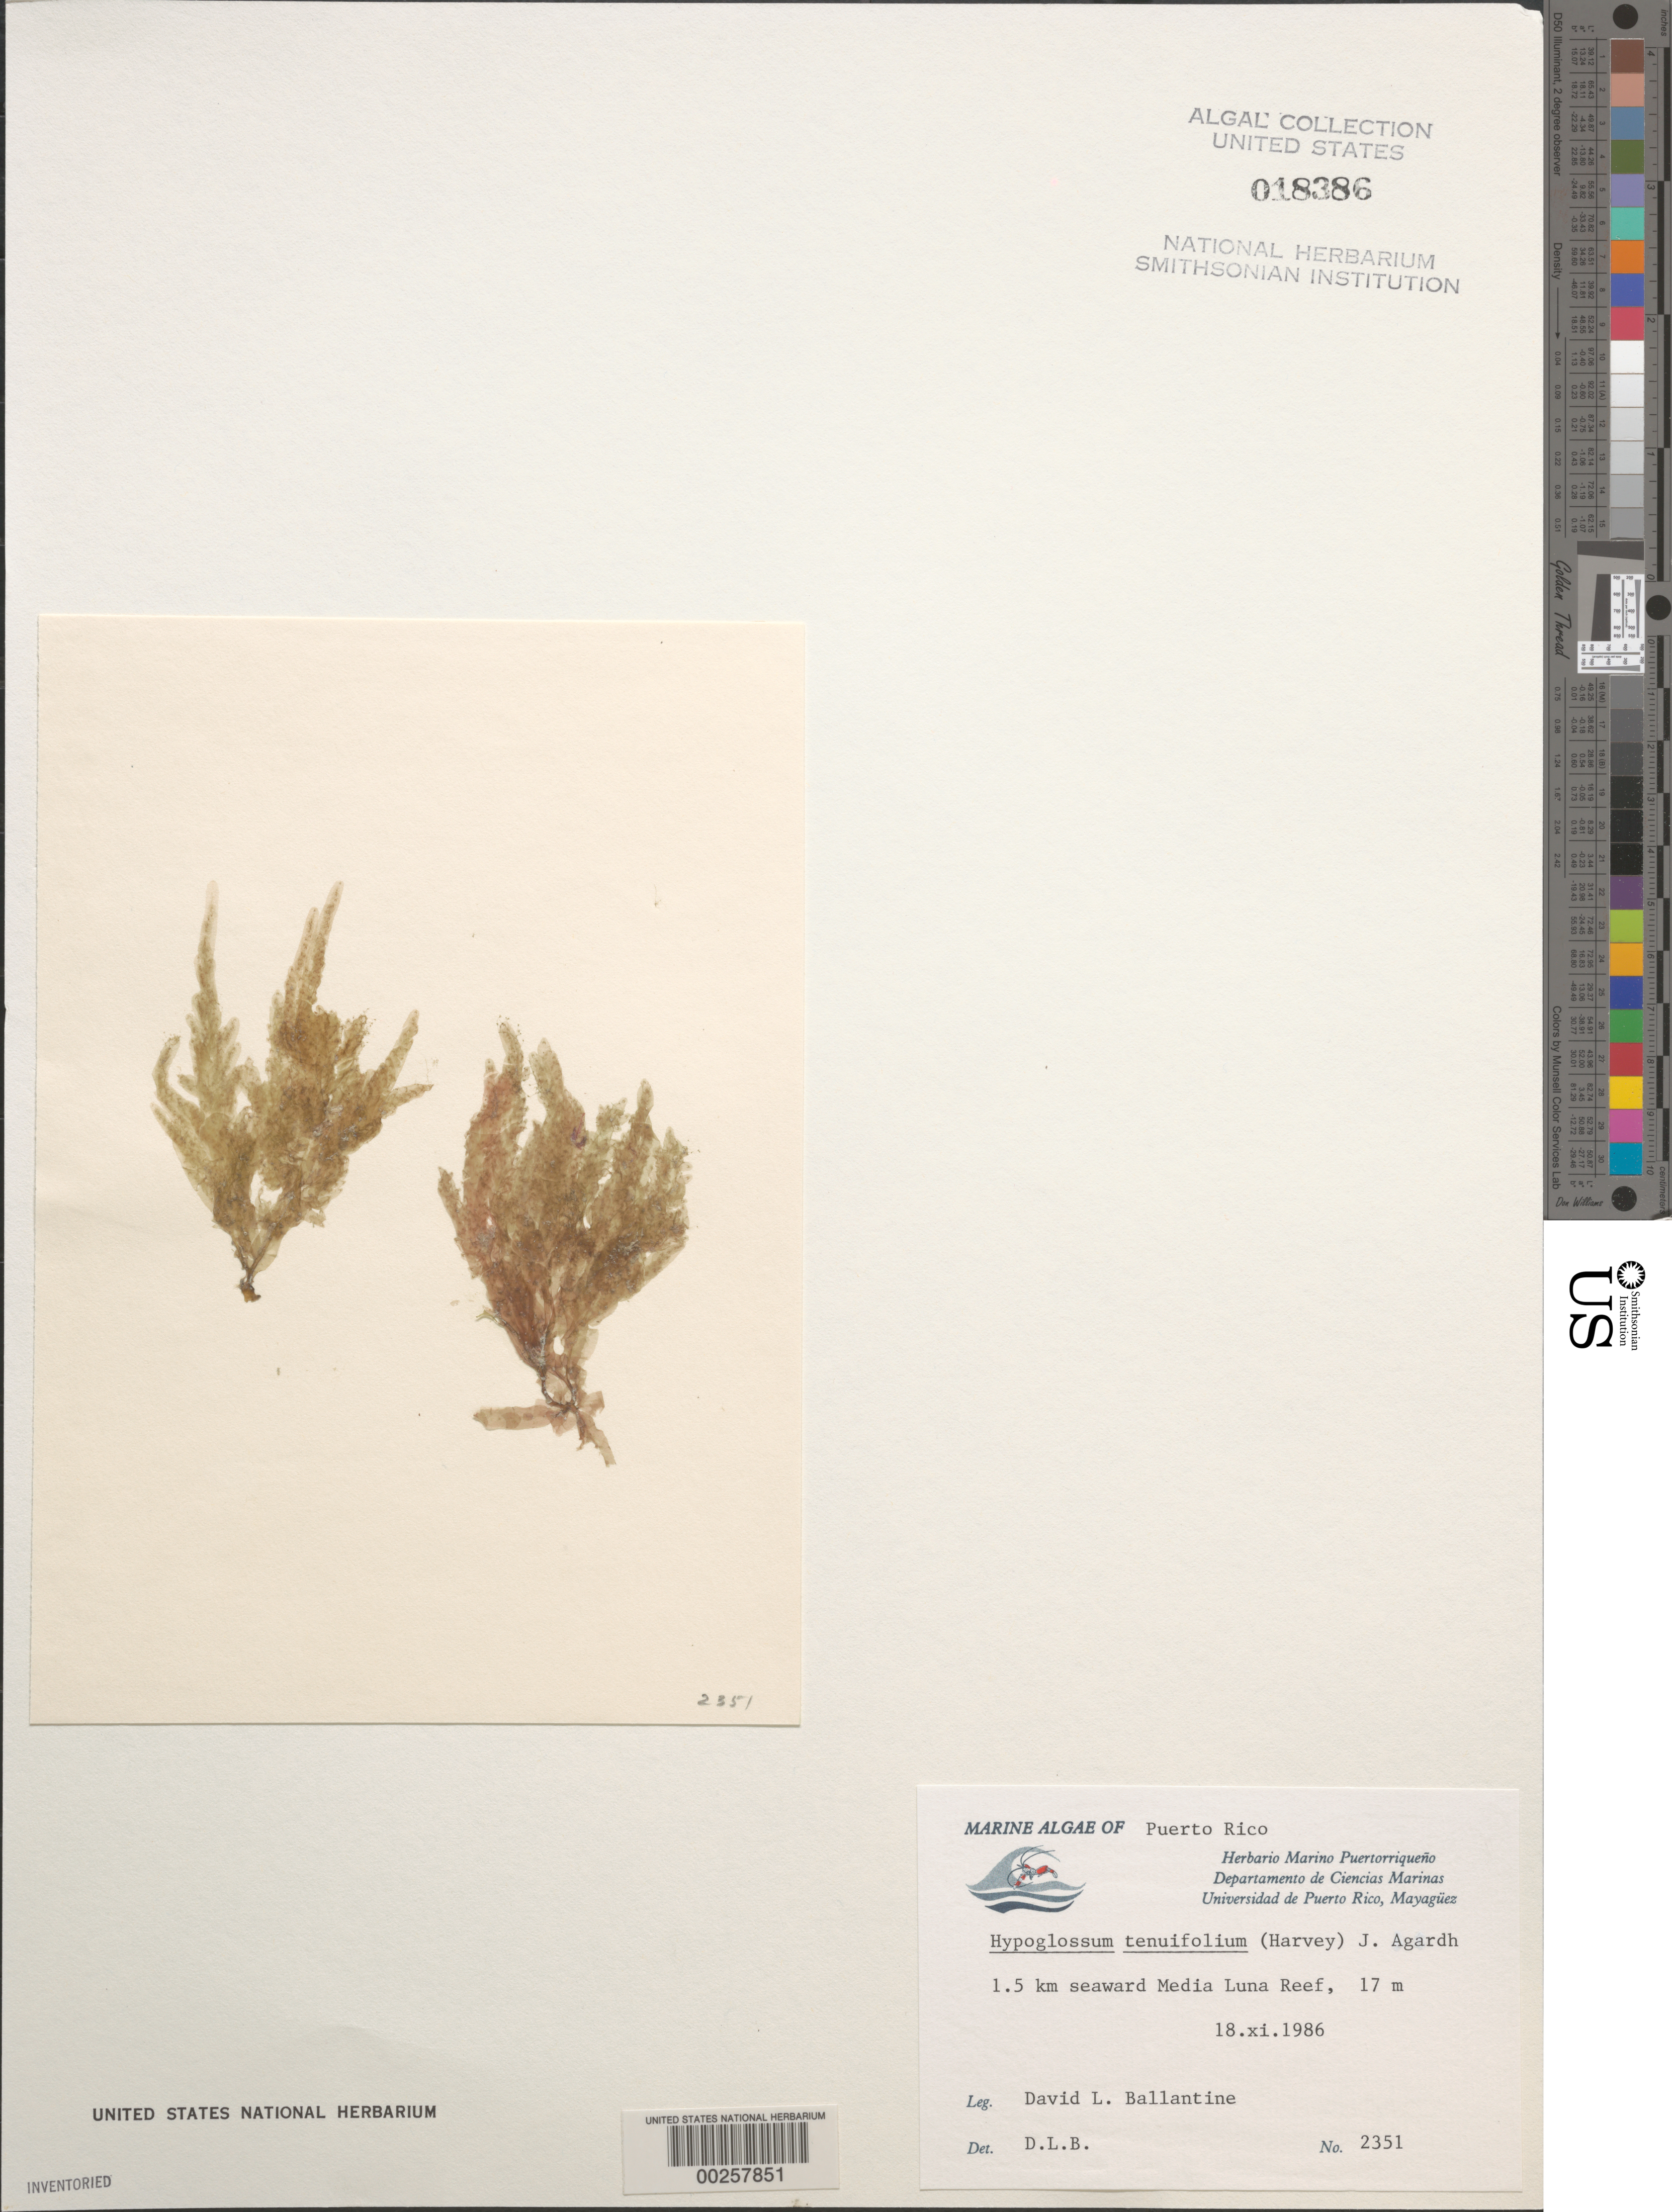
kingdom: Plantae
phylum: Rhodophyta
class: Florideophyceae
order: Ceramiales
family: Delesseriaceae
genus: Hypoglossum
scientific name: Hypoglossum tenuifolium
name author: (Harv.) J. Agardh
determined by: Ballantine, D. L.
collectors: D.L. Ballantine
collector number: DLB 2351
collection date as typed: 18 Nov 1986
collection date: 1986-11-18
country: Puerto Rico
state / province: Lajas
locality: Media Luna Reef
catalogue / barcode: US 18386